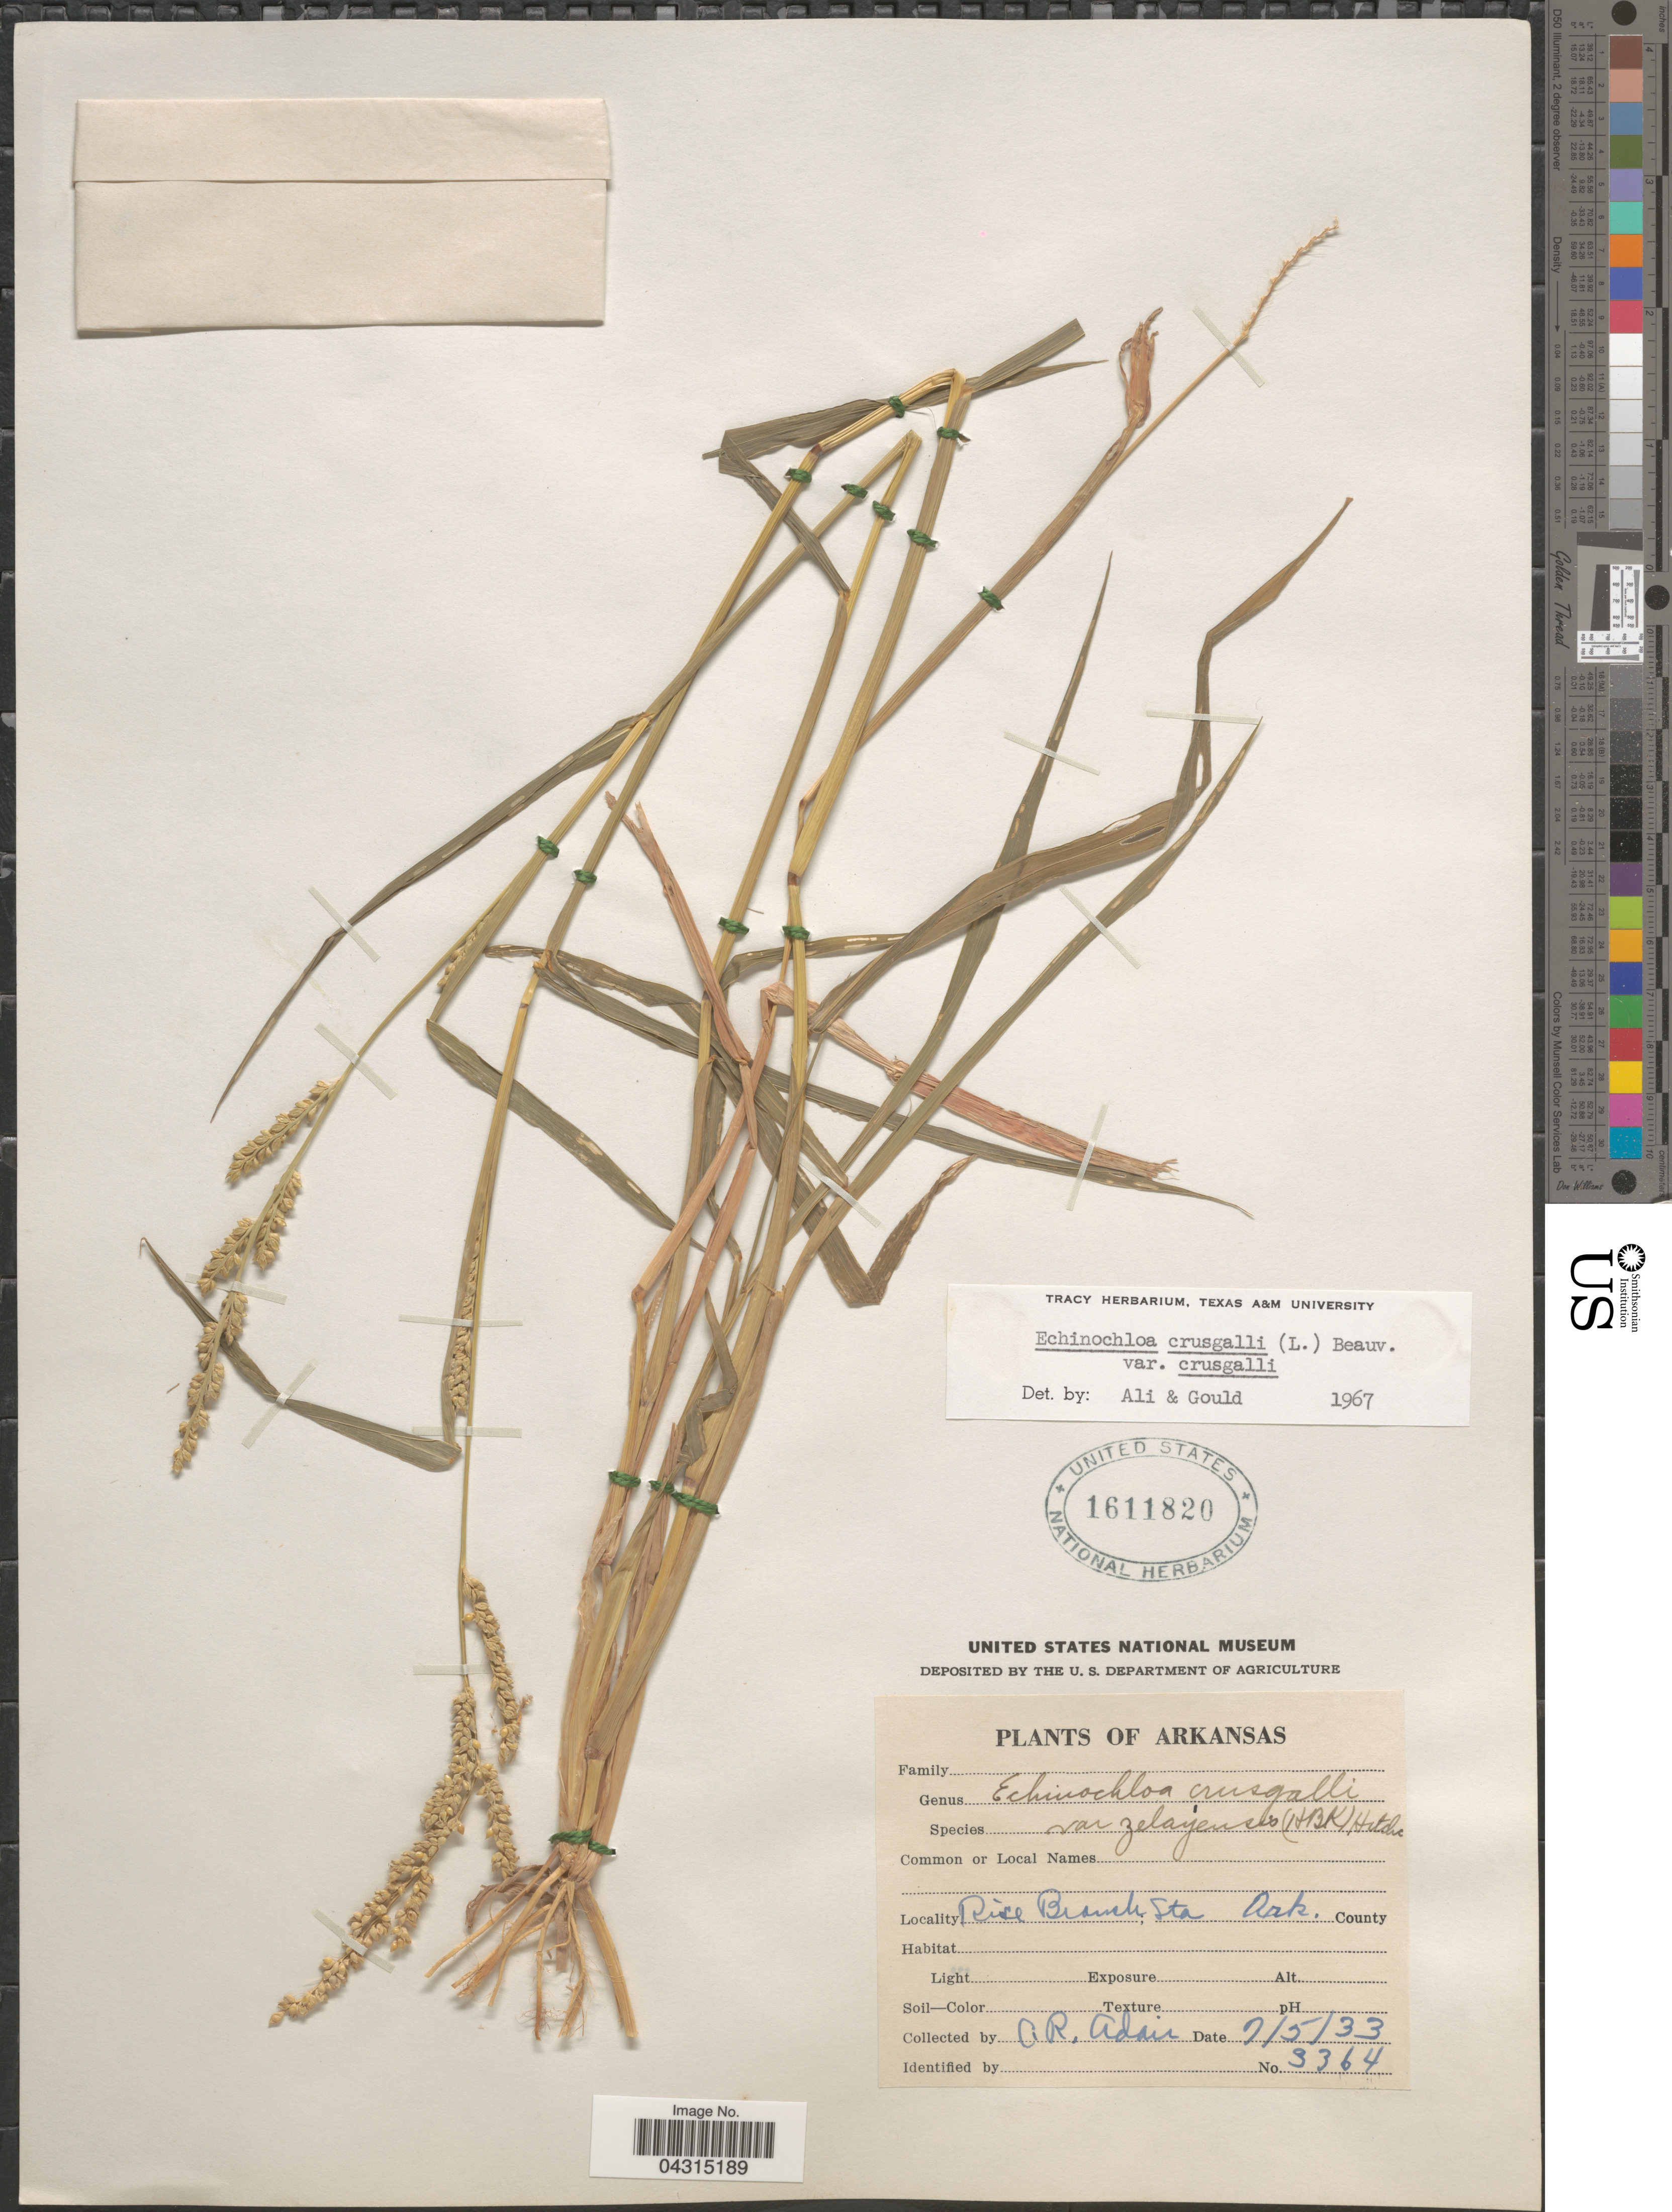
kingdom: Plantae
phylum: Tracheophyta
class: Liliopsida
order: Poales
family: Poaceae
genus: Echinochloa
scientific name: Echinochloa crus-galli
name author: (L.) P. Beauv.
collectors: C. Adair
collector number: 3364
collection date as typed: Transcribed d/m/y: 5/7/33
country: United States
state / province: Arkansas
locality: Rise Branch; Sta Ark. County.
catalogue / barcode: US 1611820